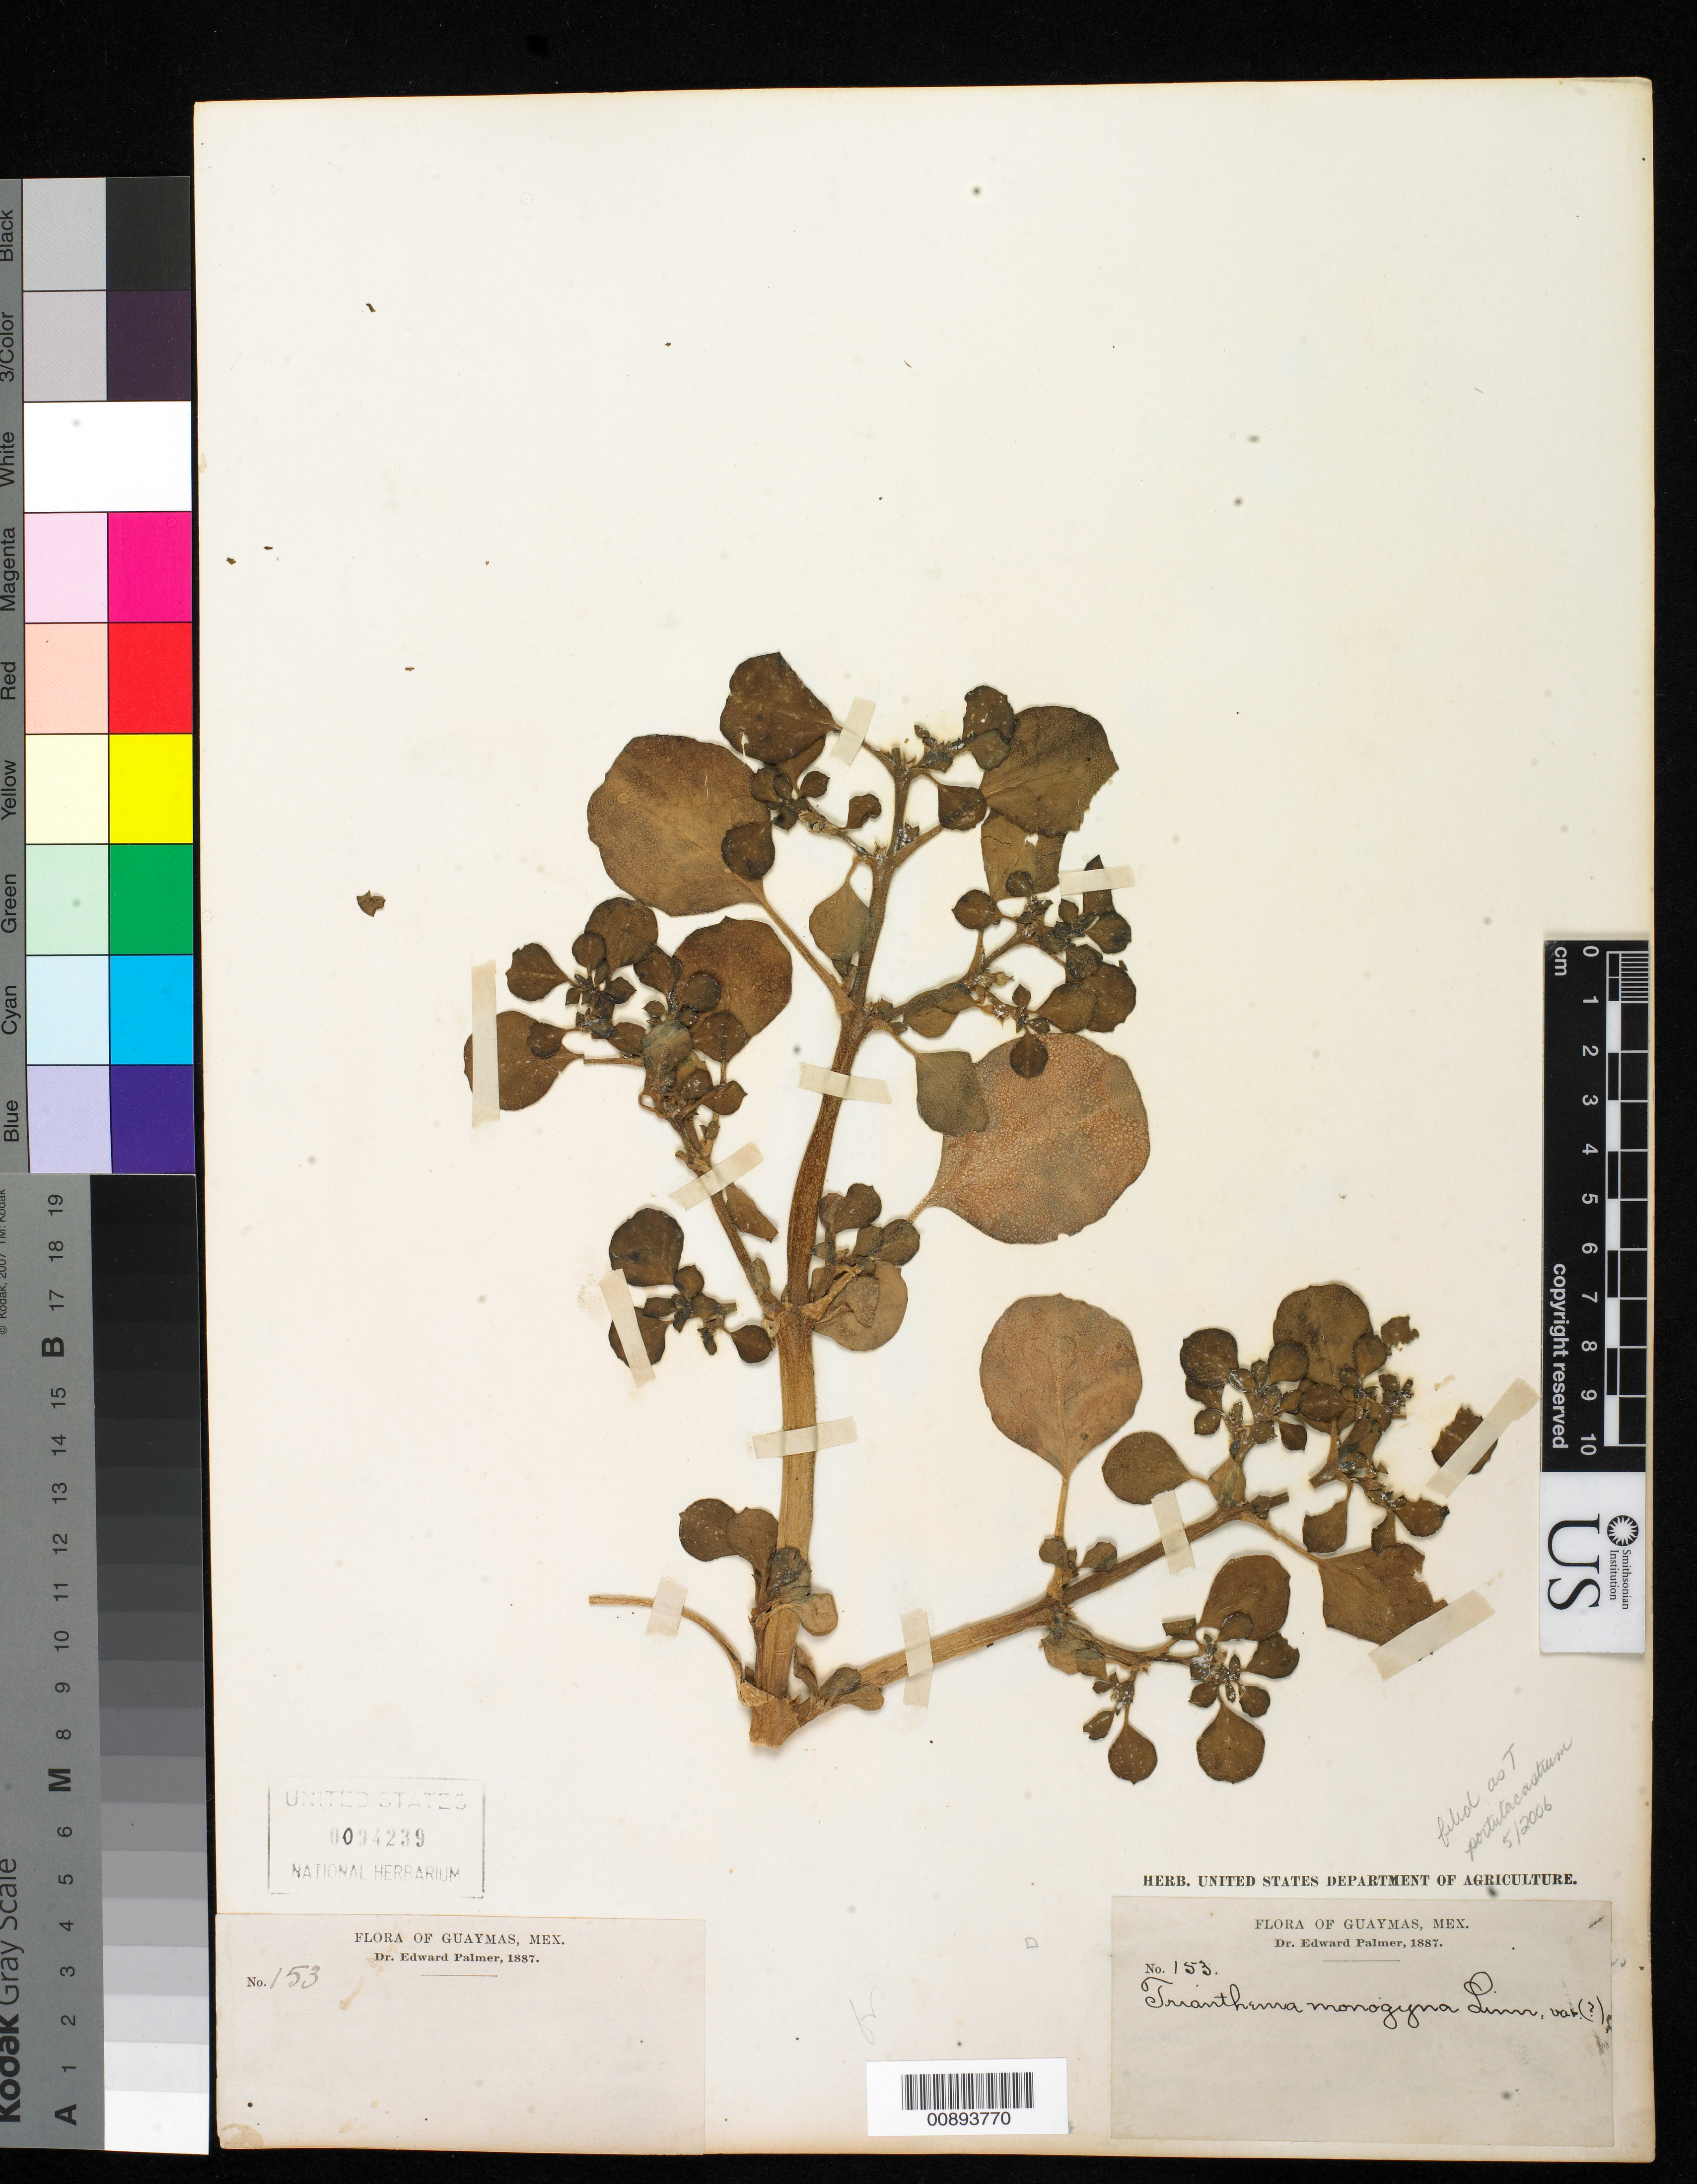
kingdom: Plantae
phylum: Tracheophyta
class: Magnoliopsida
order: Caryophyllales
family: Aizoaceae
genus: Trianthema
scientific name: Trianthema portulacastrum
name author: L.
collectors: E. Palmer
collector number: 153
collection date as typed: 1887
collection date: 1887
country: Mexico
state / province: Sonora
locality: Guaymas, Sonora.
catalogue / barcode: US 94239